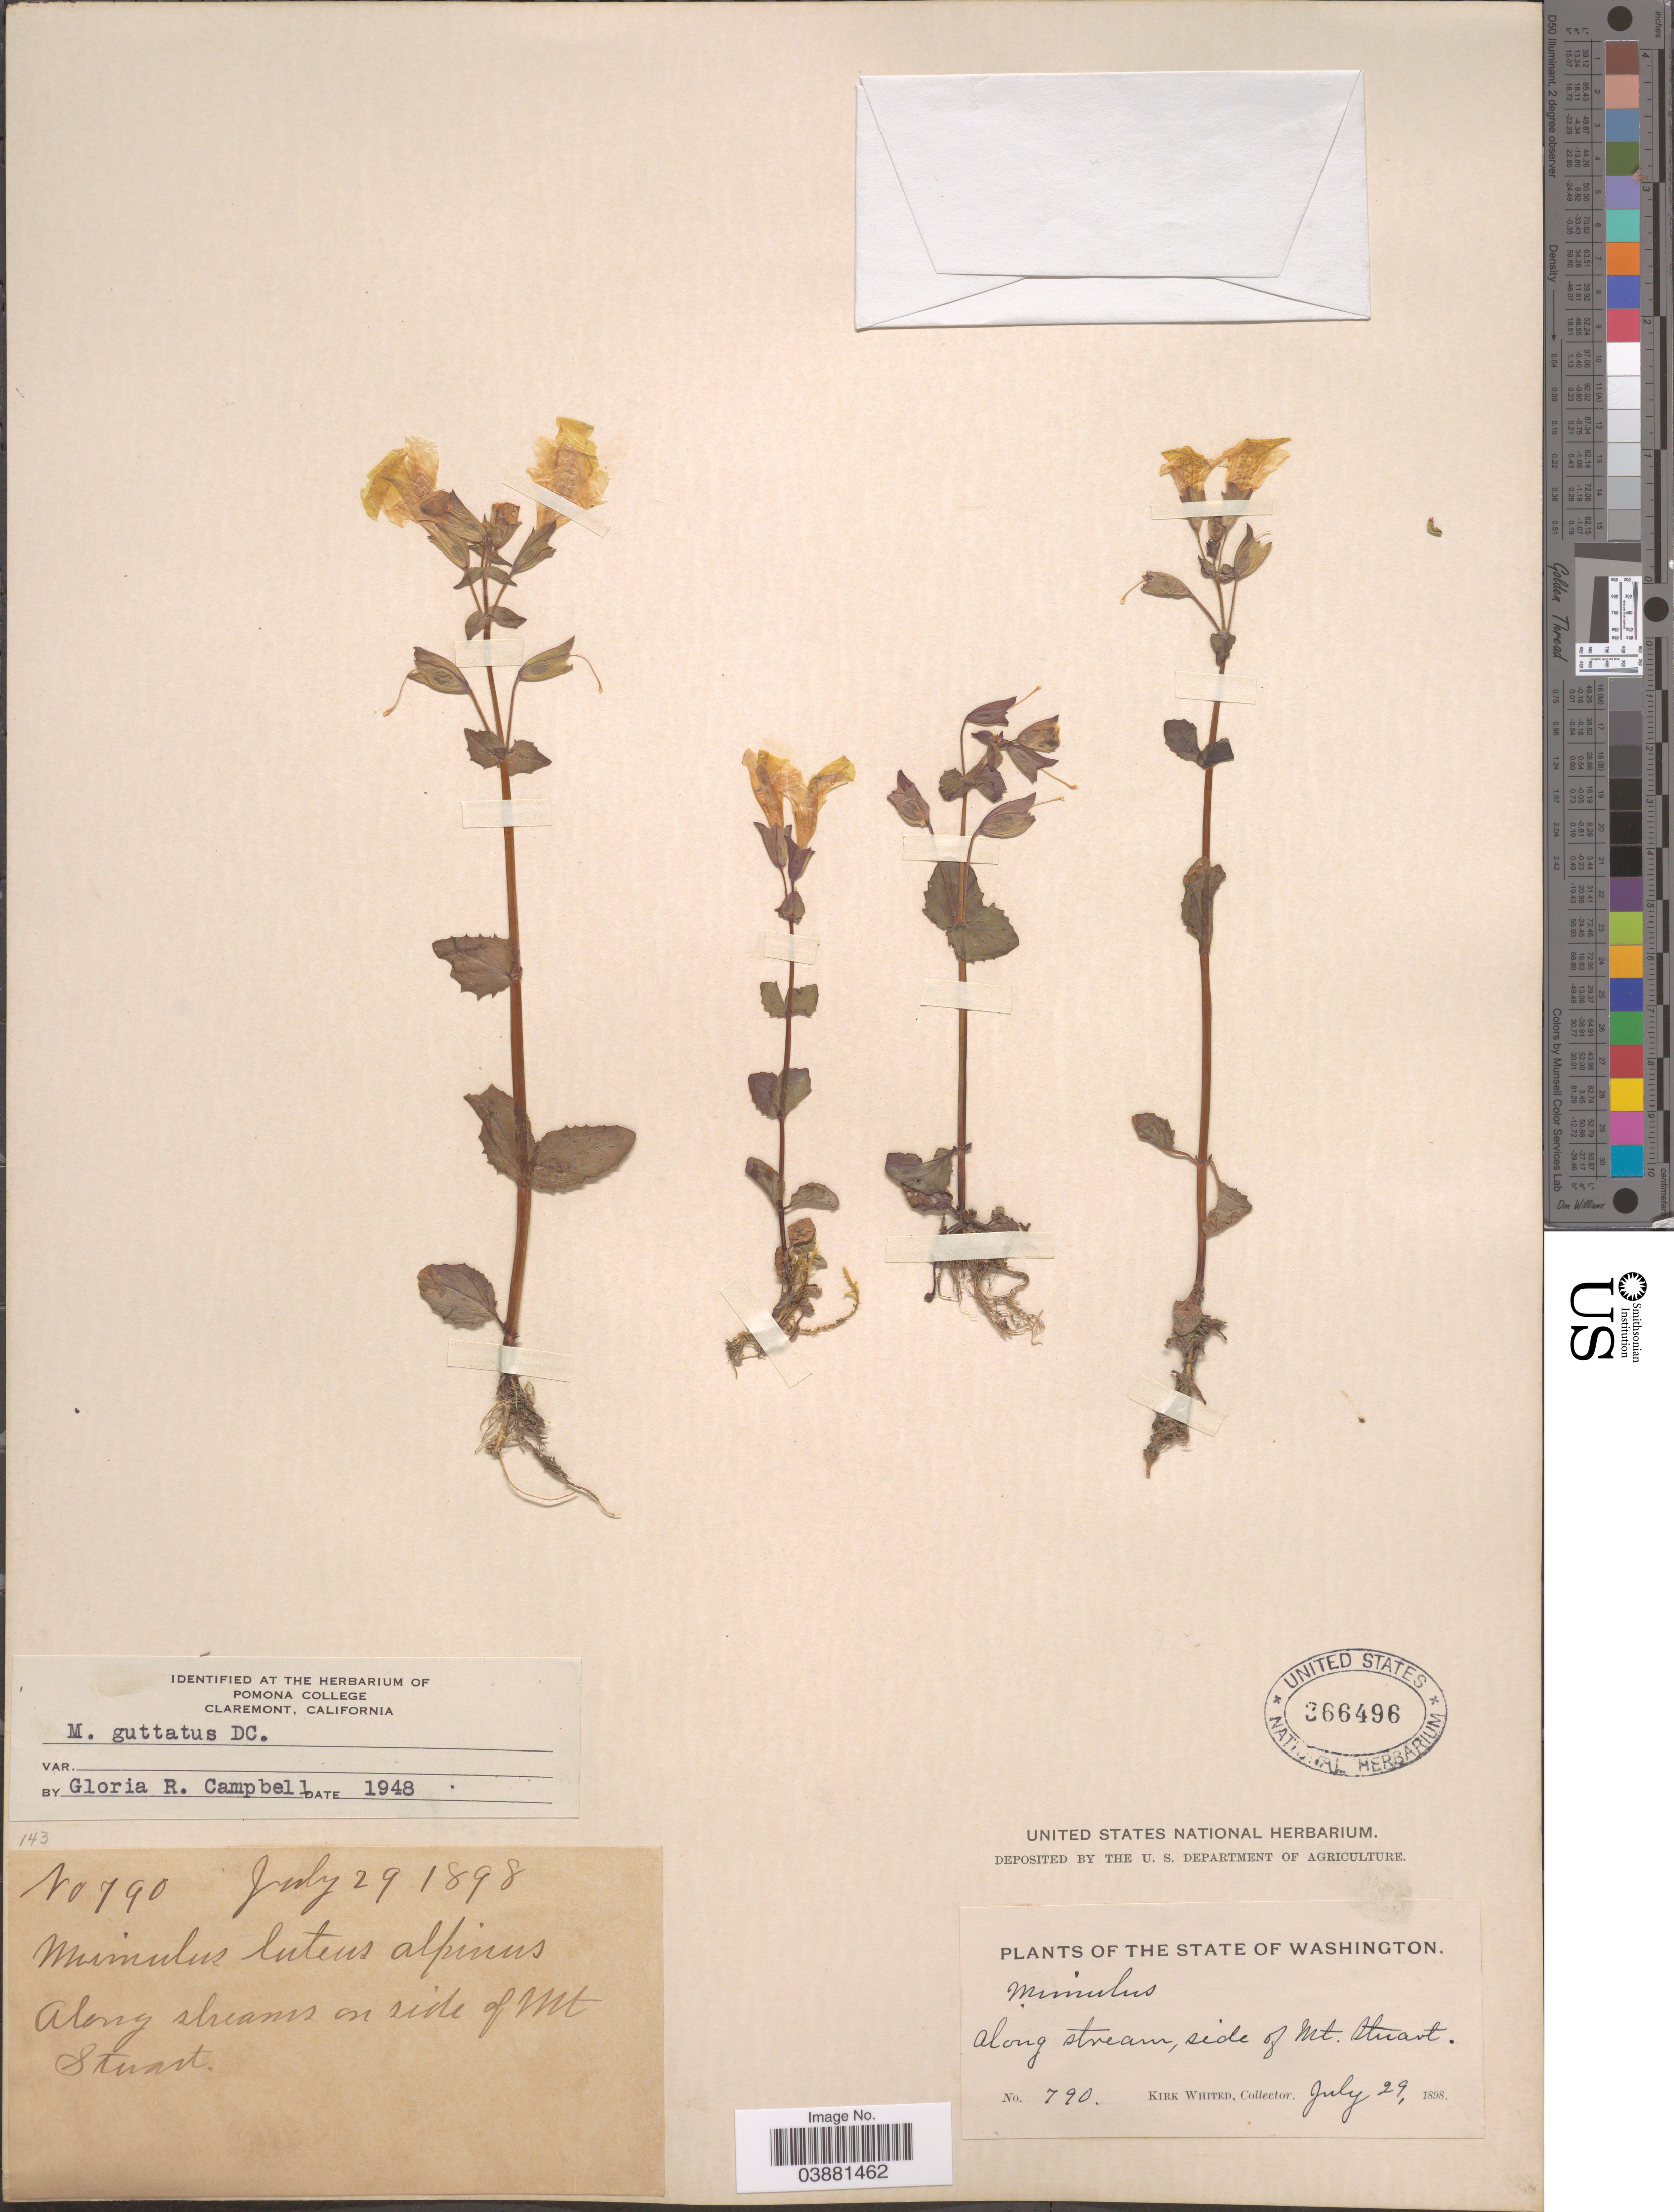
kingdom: Plantae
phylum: Tracheophyta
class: Magnoliopsida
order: Lamiales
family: Phrymaceae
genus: Mimulus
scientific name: Mimulus guttatus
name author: DC.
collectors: K. Whited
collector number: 790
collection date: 1898-07-29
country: United States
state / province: Washington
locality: Along streams on side of Mt. Stuart.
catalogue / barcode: US 366496